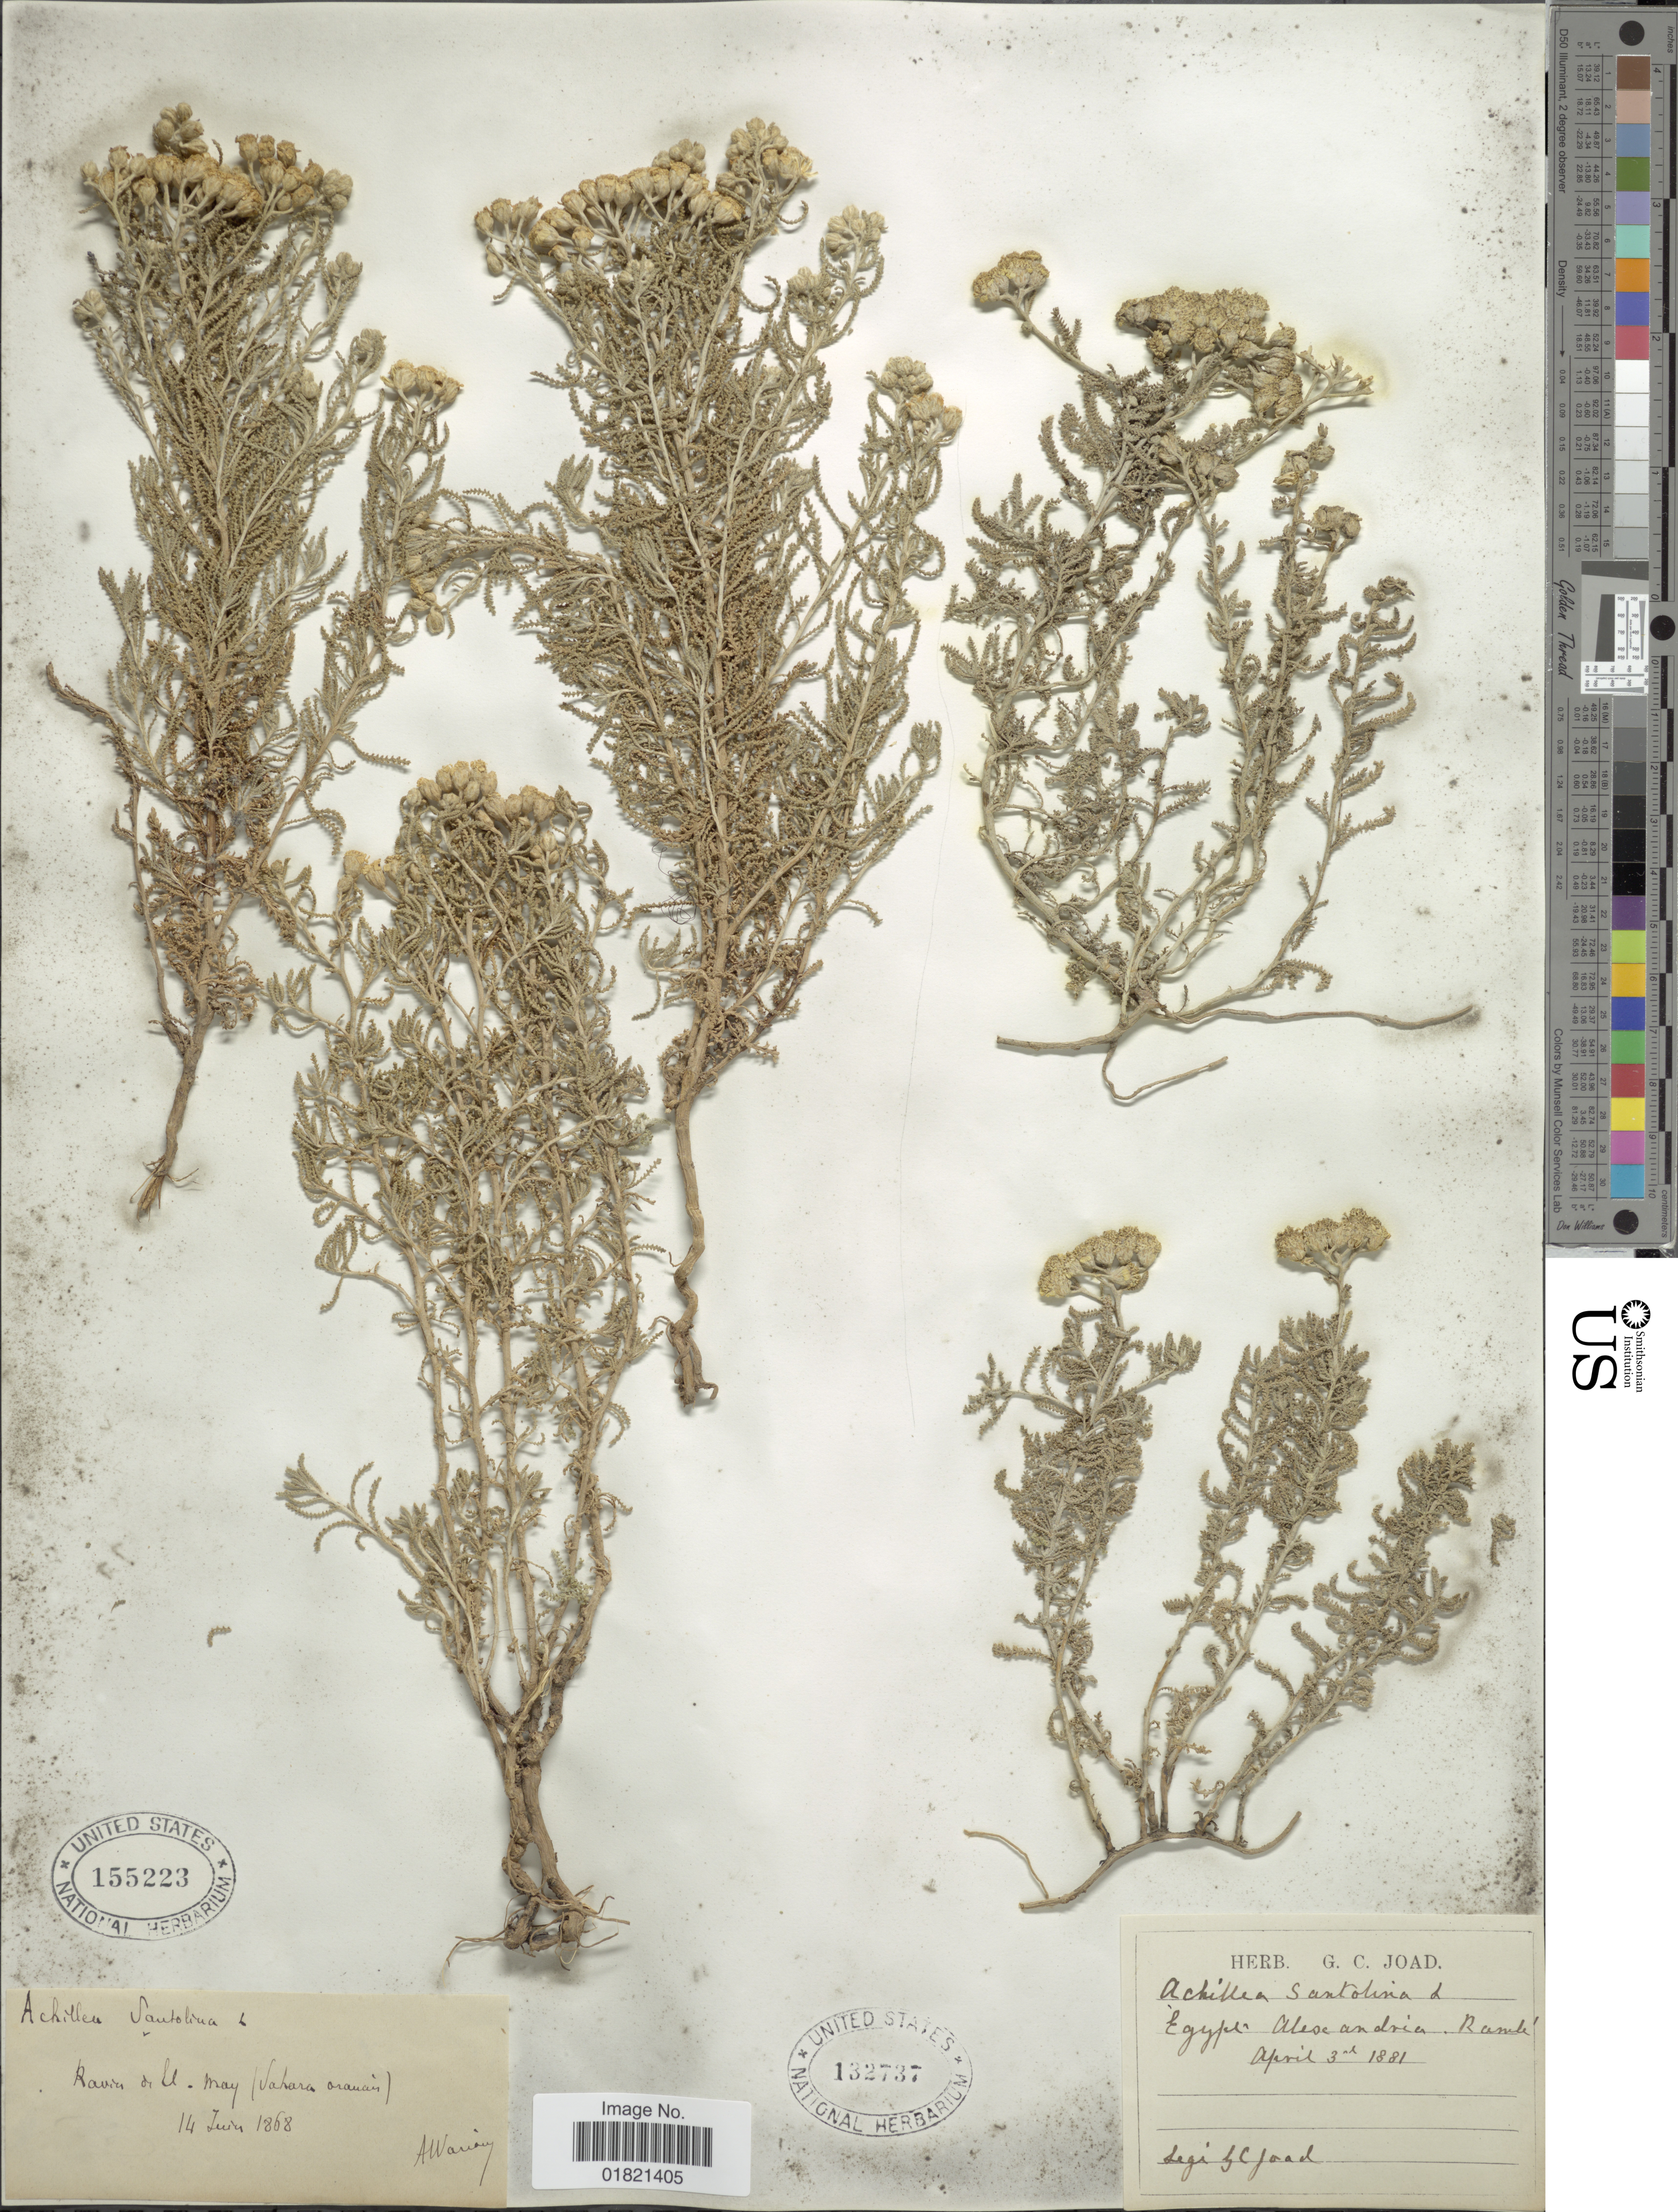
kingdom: Plantae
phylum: Tracheophyta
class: Magnoliopsida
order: Asterales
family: Asteraceae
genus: Achillea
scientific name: Achillea santolina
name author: L.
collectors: G. Joad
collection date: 1881-04-03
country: Egypt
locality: Alexandria, Rambe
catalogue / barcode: US 132737-2